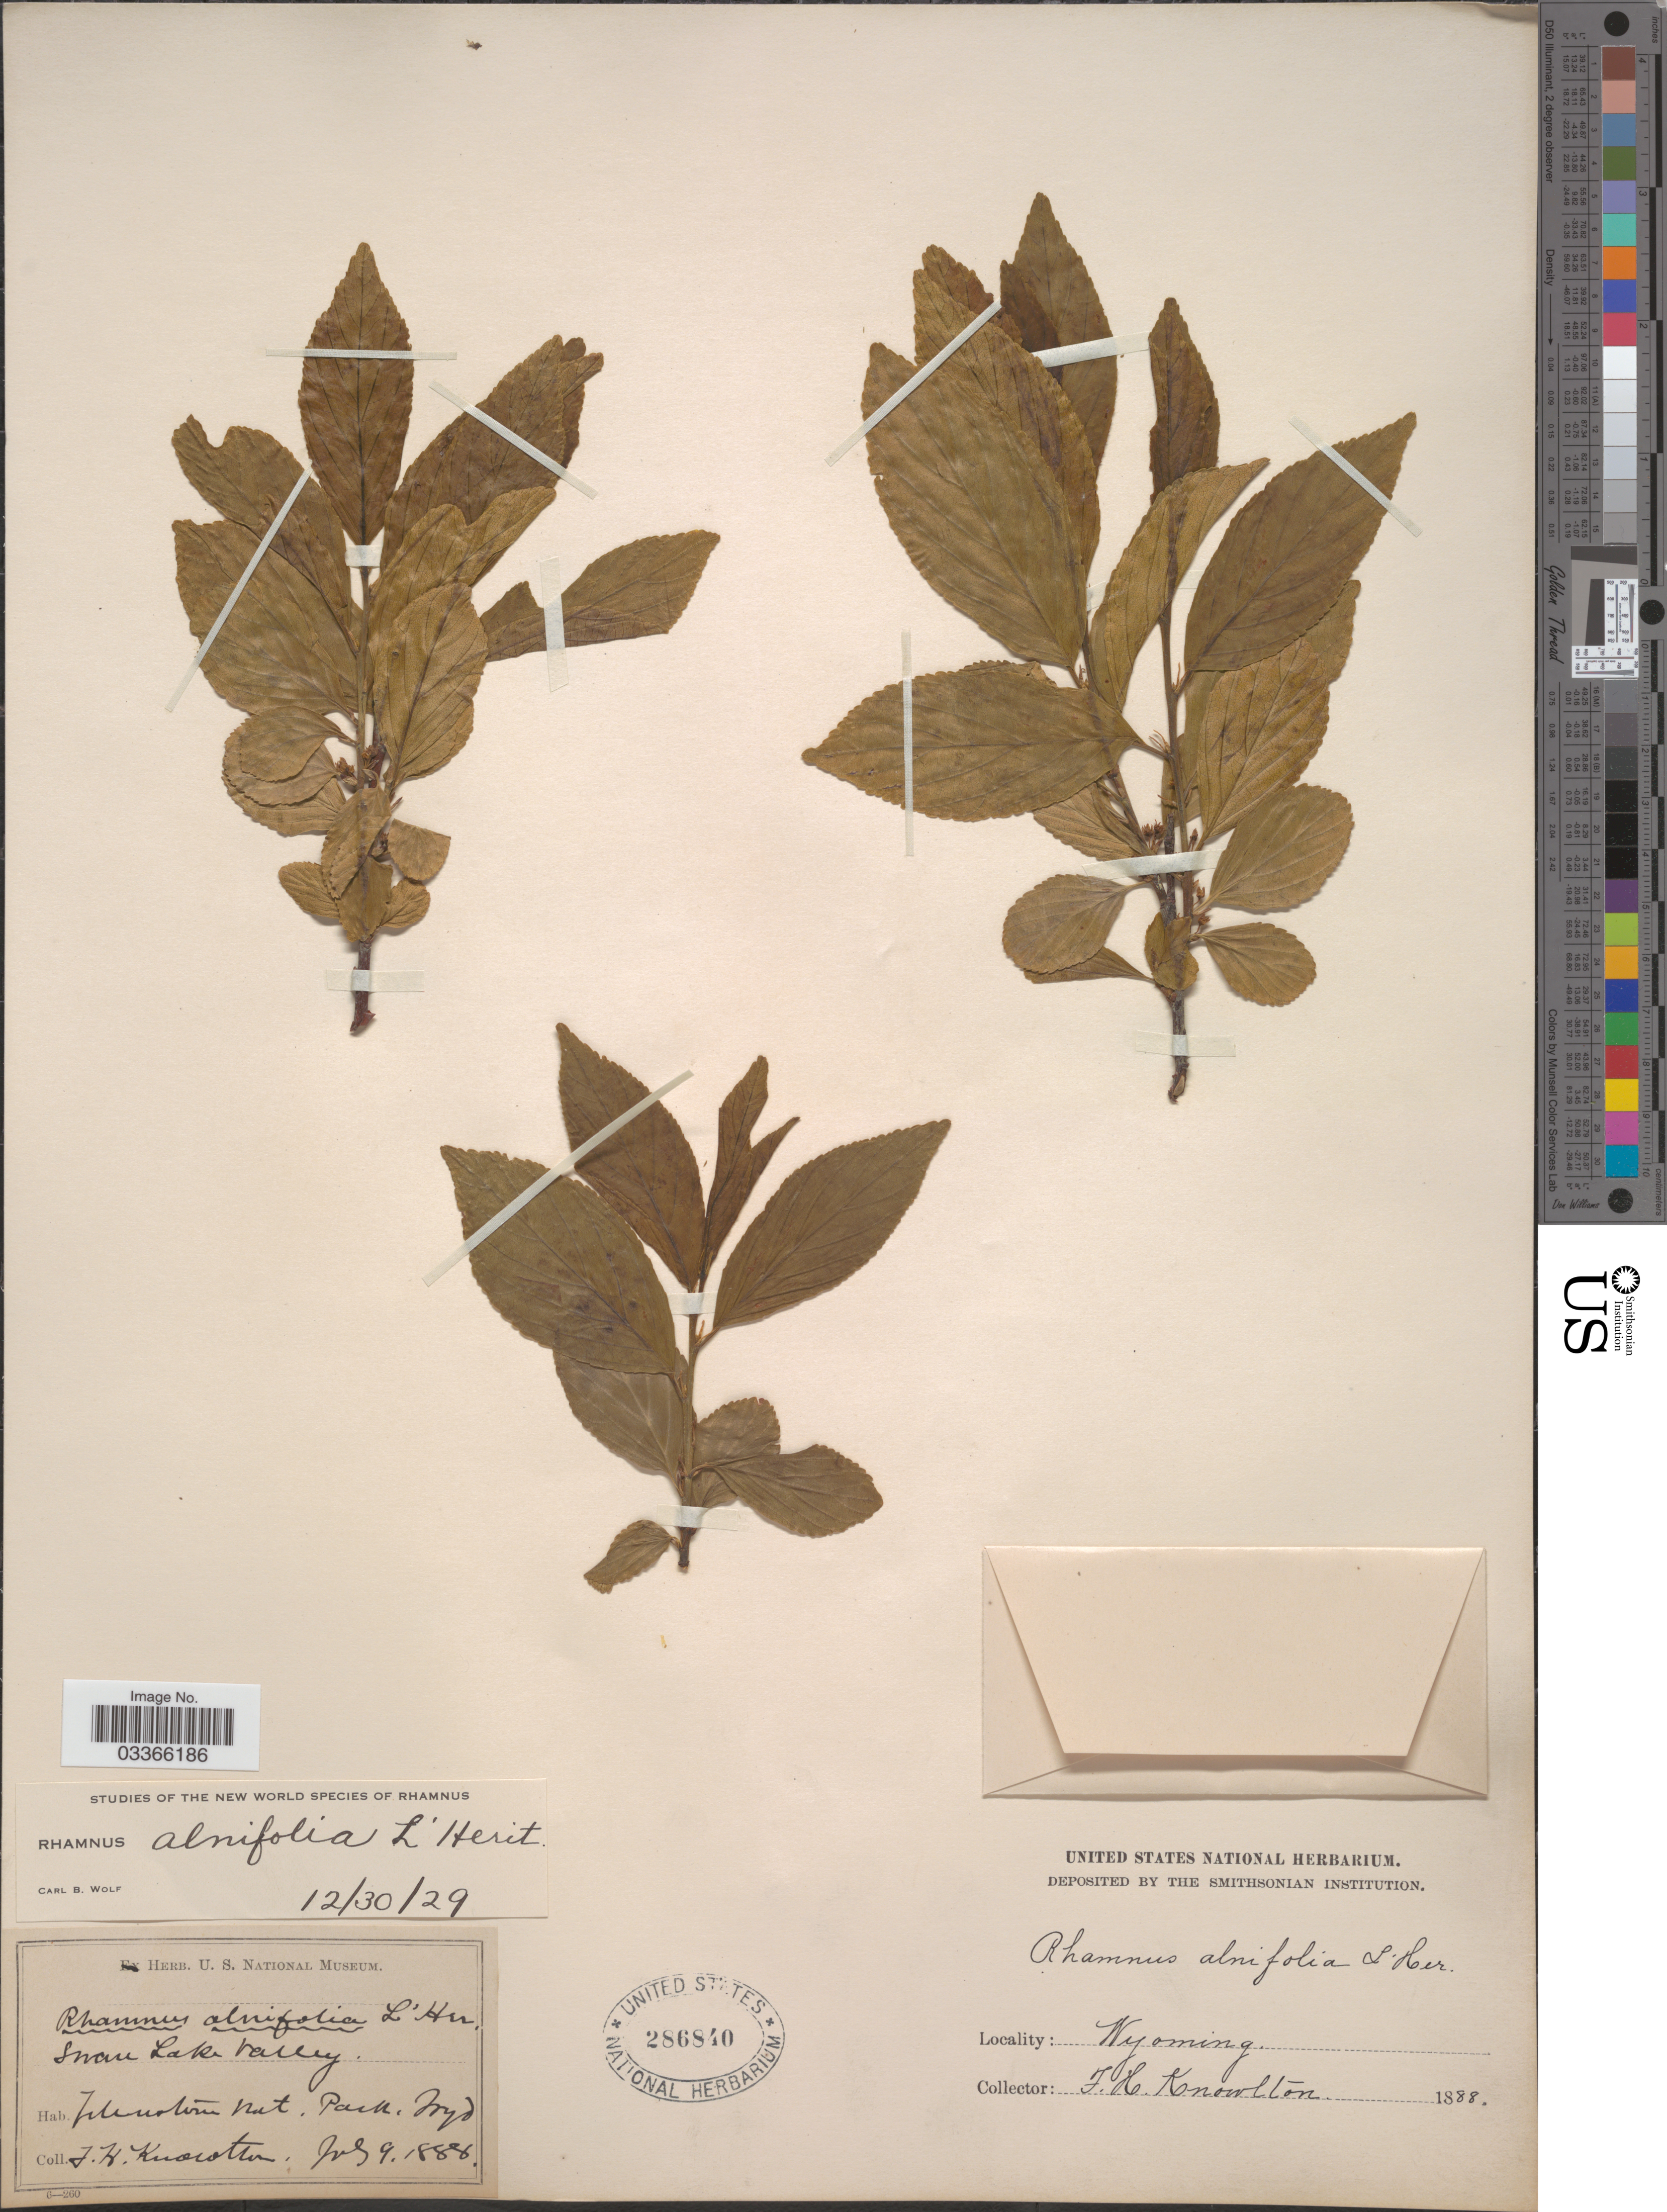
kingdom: Plantae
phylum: Tracheophyta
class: Magnoliopsida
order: Rosales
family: Rhamnaceae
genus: Rhamnus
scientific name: Rhamnus alnifolia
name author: L'Hér.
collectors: F. H. Knowlton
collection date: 1888-07-09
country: United States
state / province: Wyoming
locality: Yellowstone Nat. Park.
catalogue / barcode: US 286840